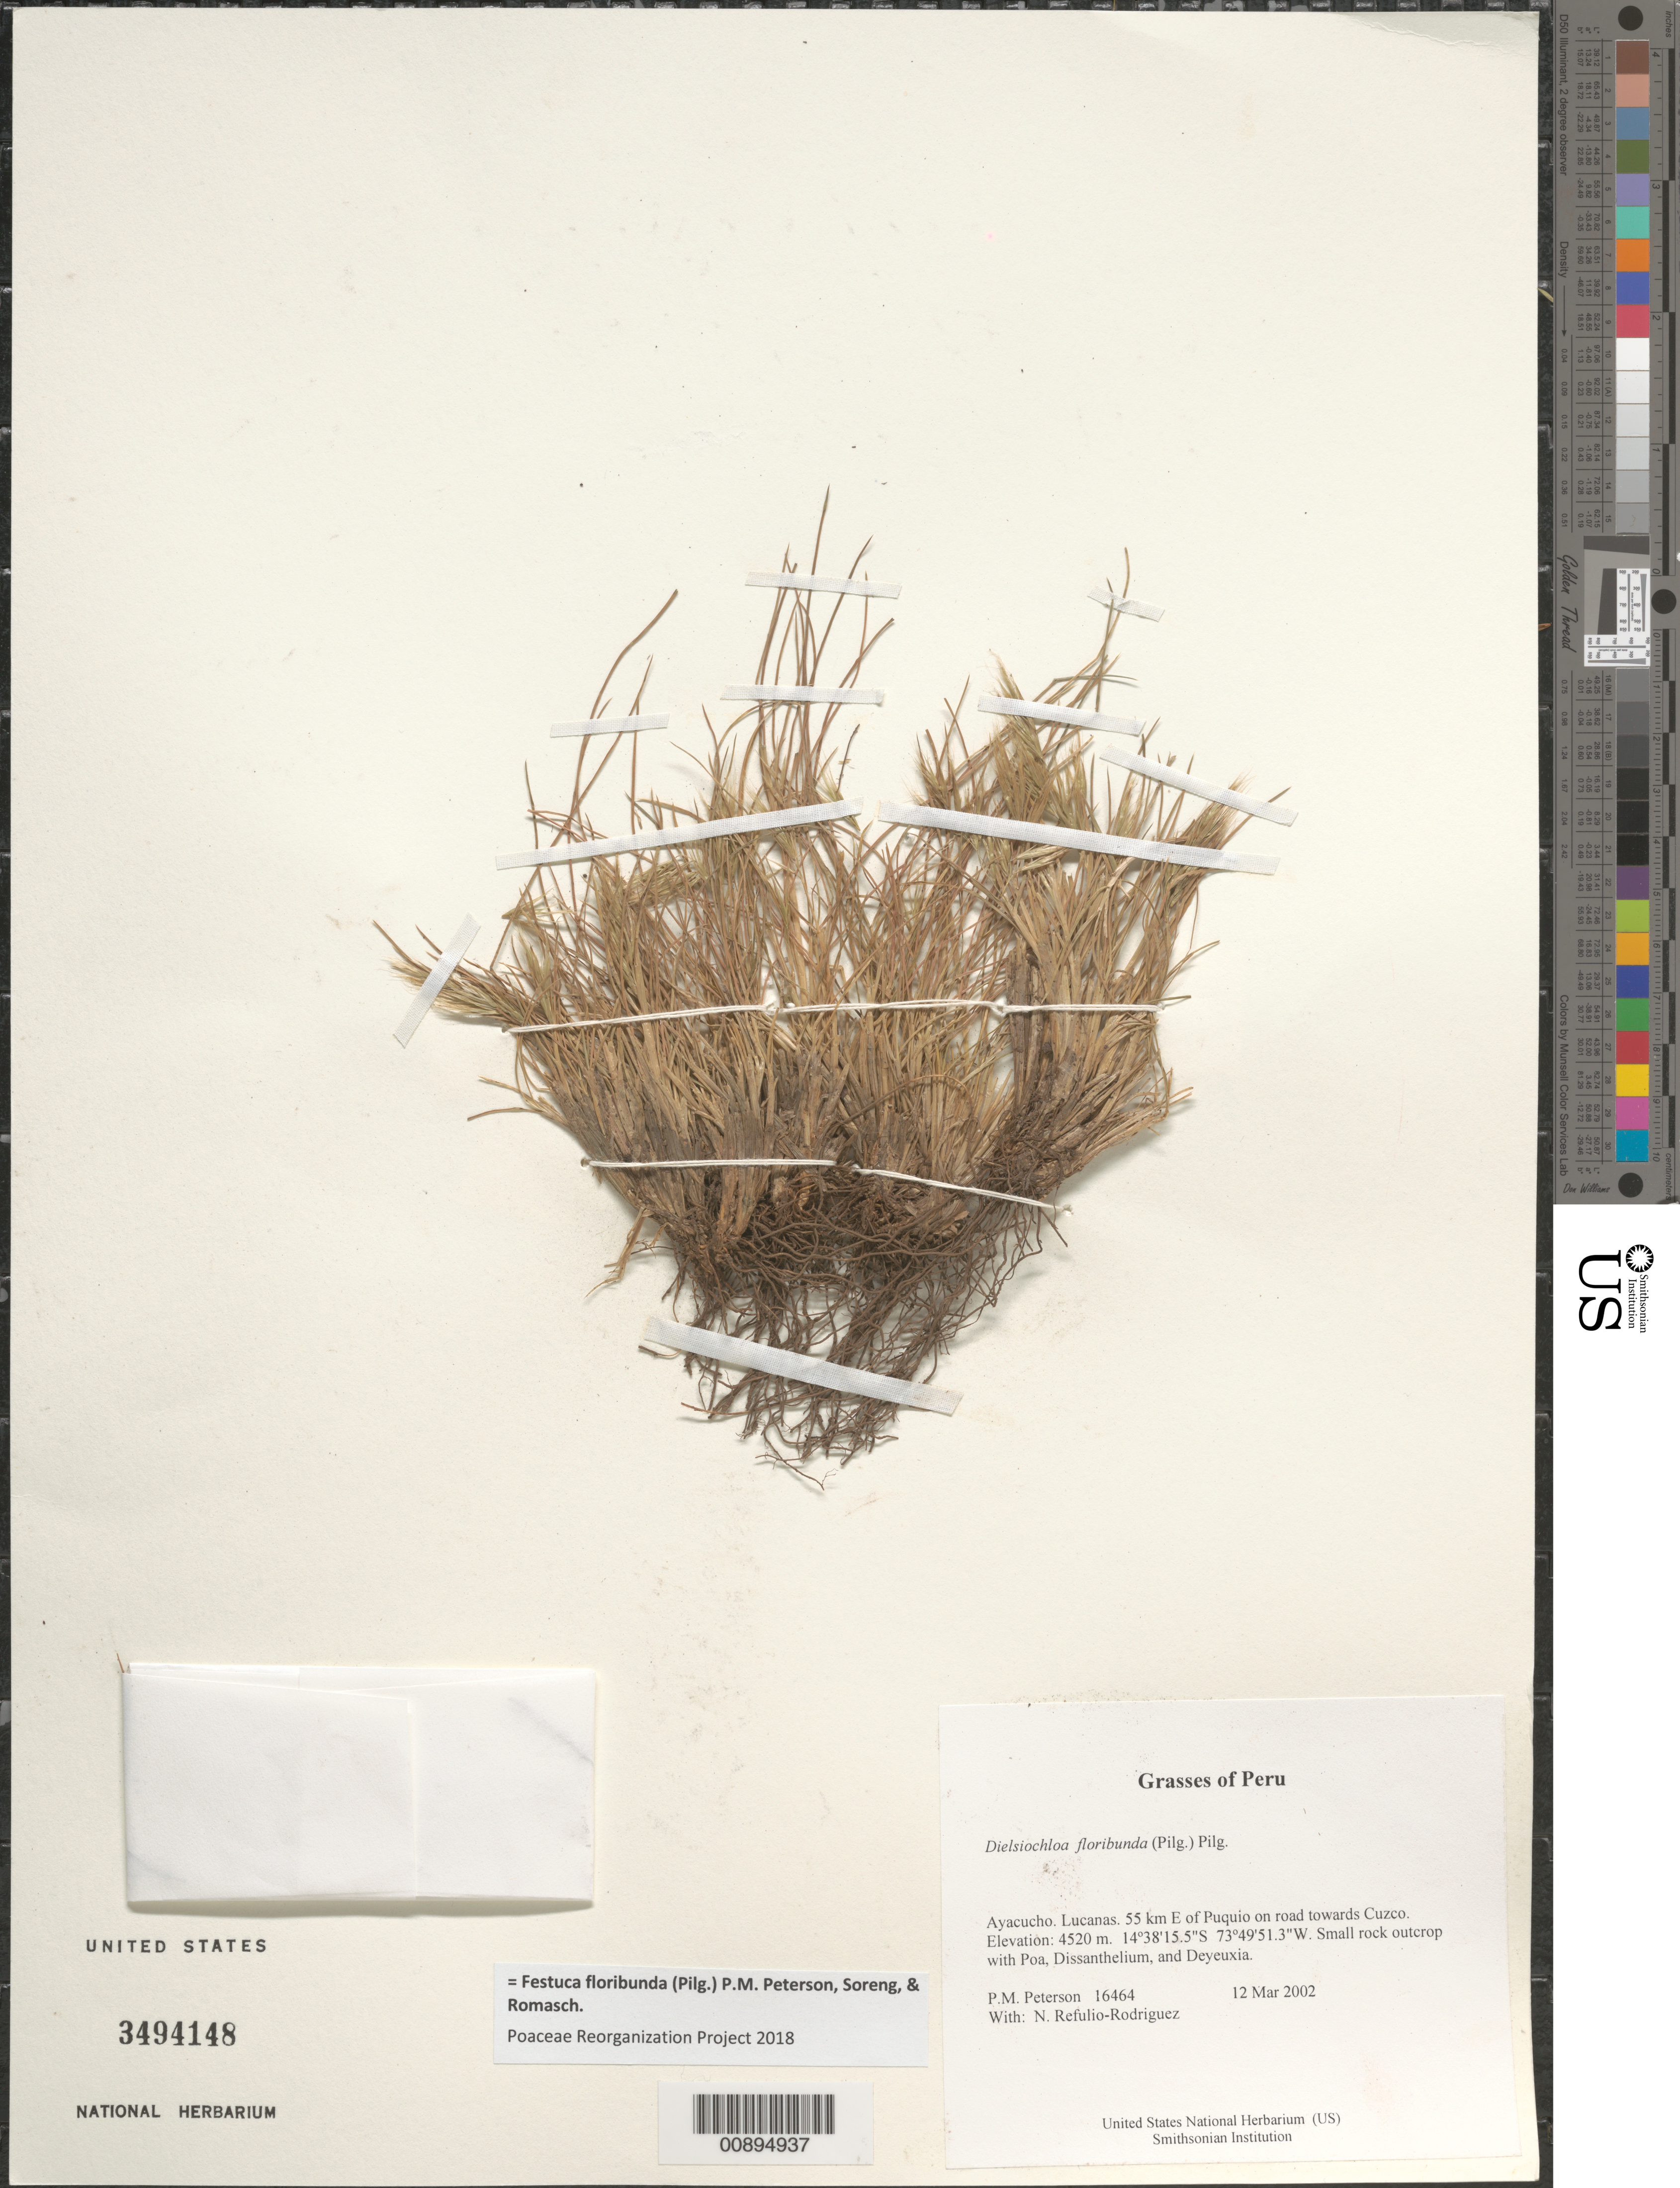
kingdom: Plantae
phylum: Tracheophyta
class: Liliopsida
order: Poales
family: Poaceae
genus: Festuca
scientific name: Festuca floribunda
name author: (Pilg.) P.M. Peterson et al.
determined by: Poaceae Reorganization Project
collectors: P. M. Peterson & N. Refulio-Rodríguez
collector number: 16464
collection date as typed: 12 Mar 2002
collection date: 2002-03-12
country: Peru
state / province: Ayacucho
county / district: Lucanas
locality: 55 km E of Puquio on road towards Cuzco.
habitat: Small rock outcrop with ~Poa, Dissanthelium, and Deyeuxia~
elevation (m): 4520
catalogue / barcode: US 3494148